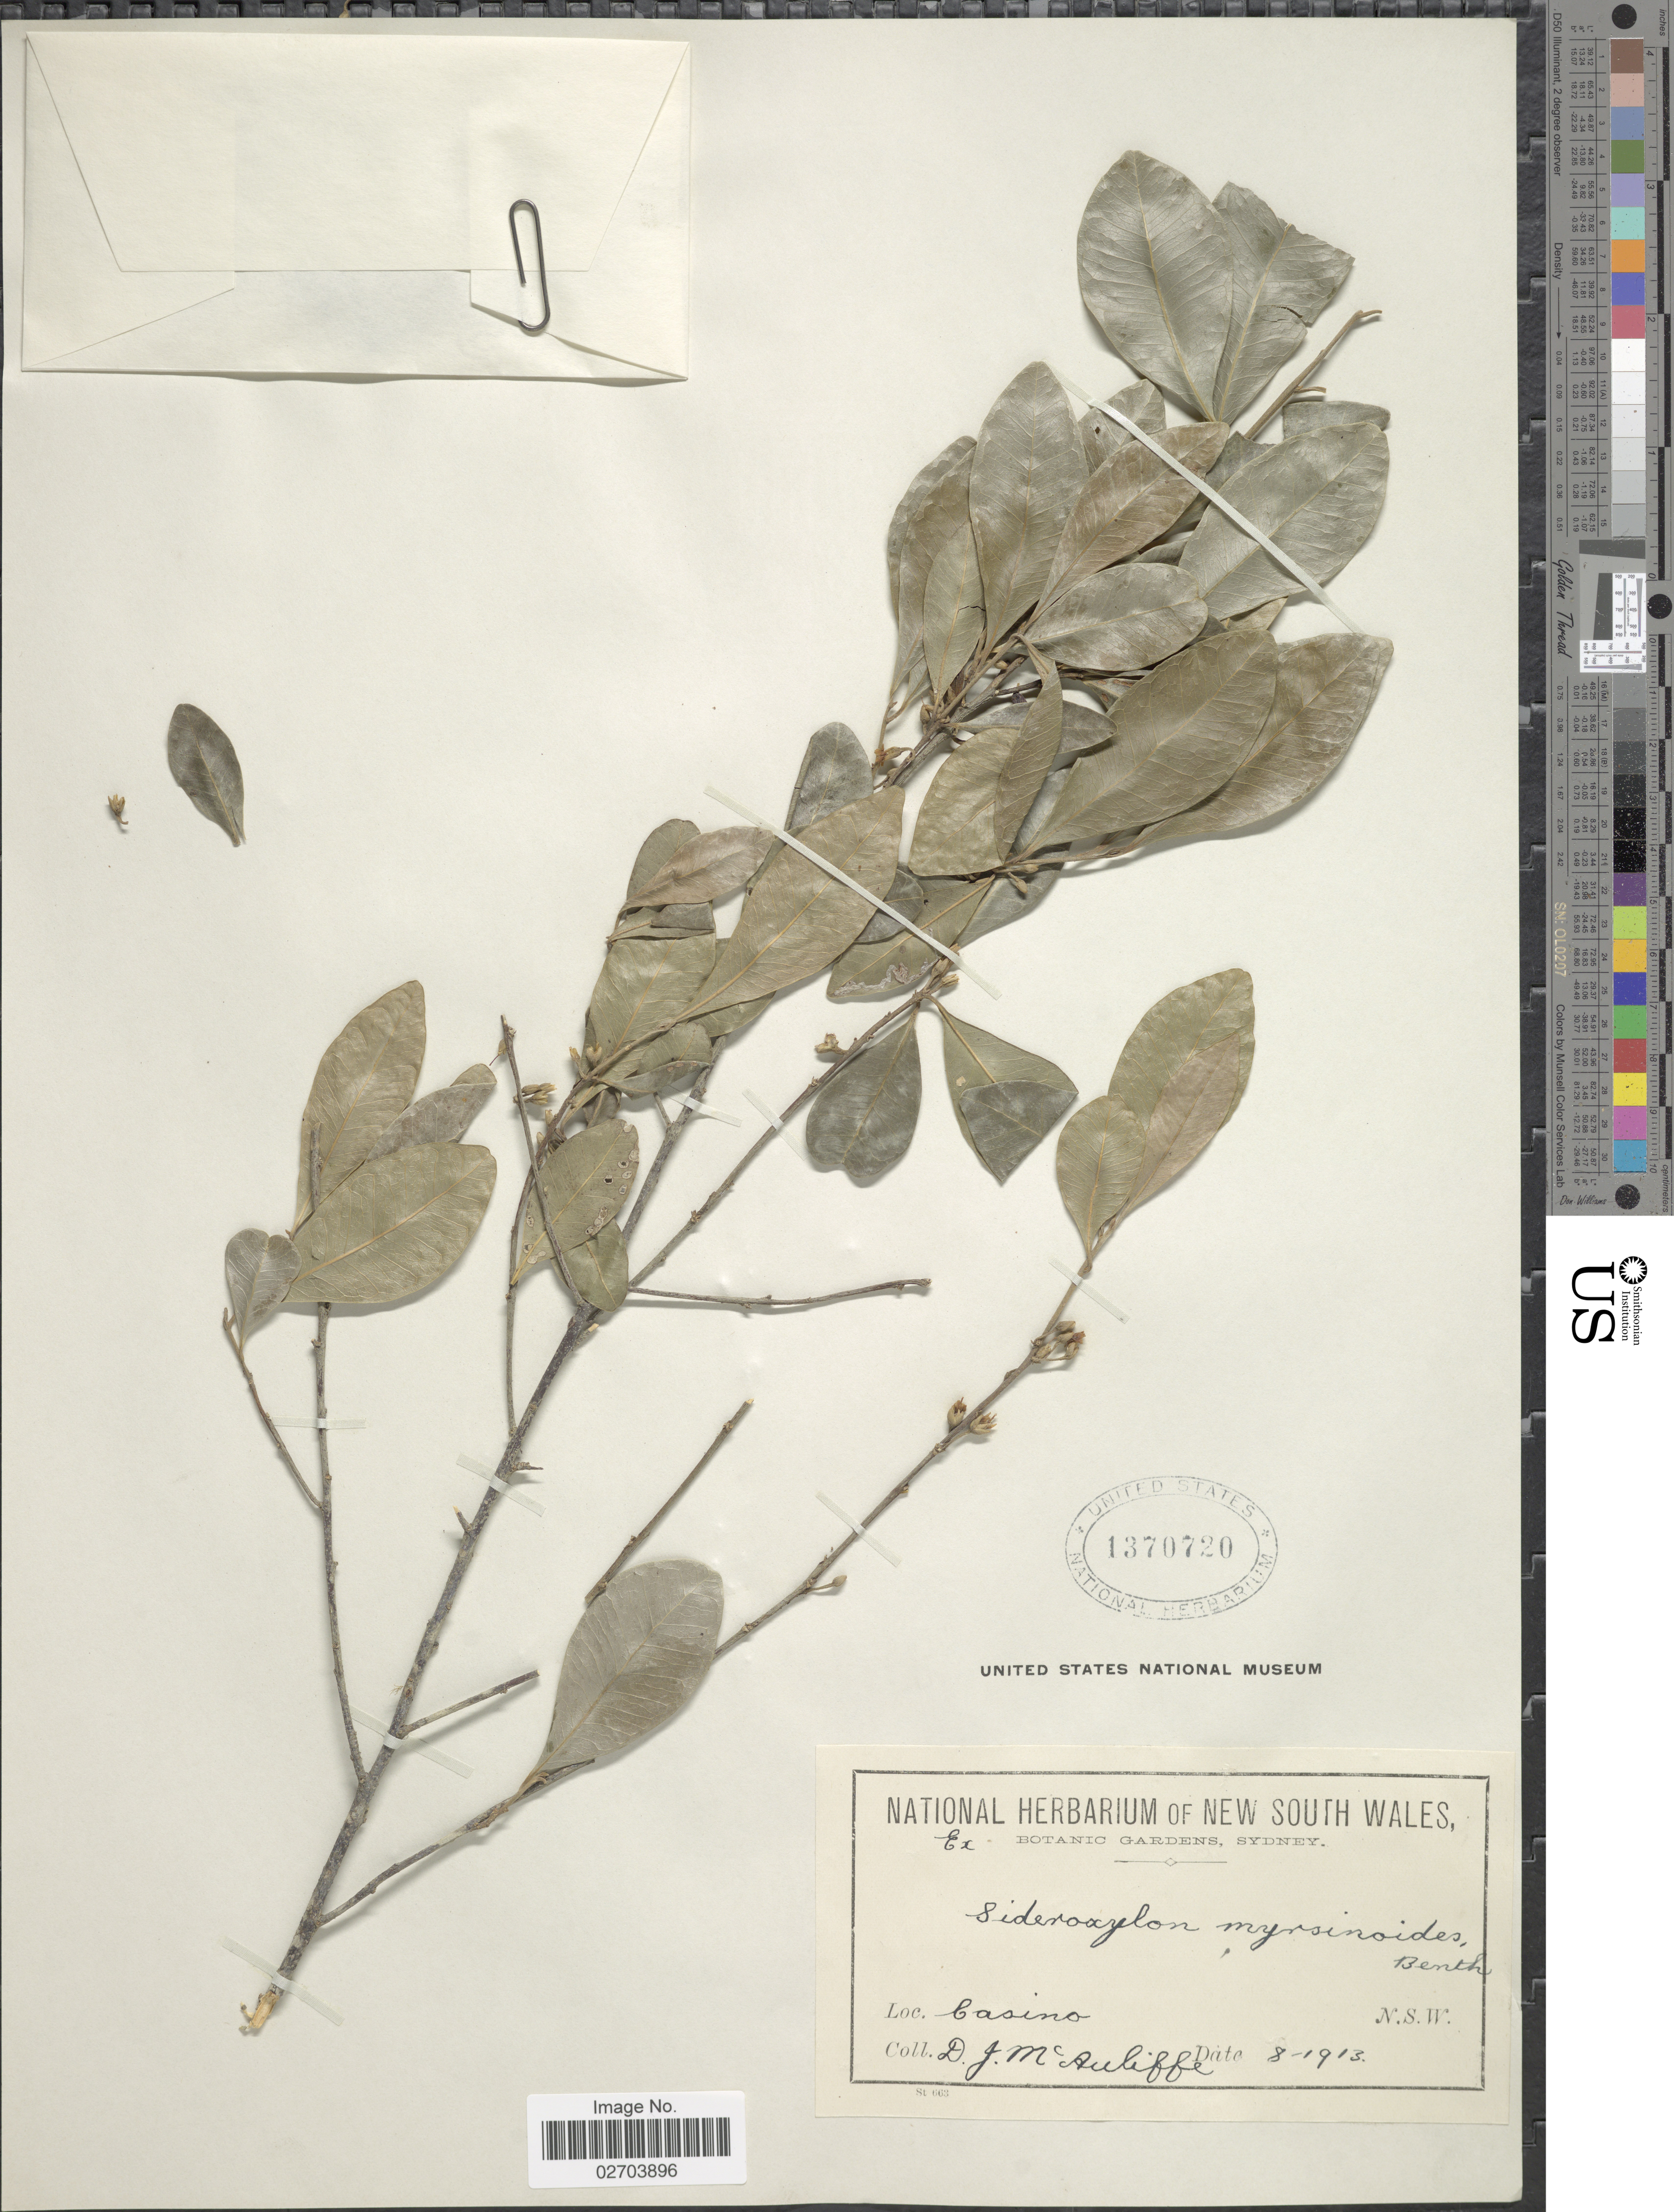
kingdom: Plantae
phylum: Tracheophyta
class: Magnoliopsida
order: Ericales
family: Sapotaceae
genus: Sideroxylon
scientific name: Sideroxylon myrsinoides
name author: (A. Cunn. ex Benth.) Benth. & Hook. f. ex F. Muell.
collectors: D. McAuliffe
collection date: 1913-08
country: Australia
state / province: New South Wales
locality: N.S.W. Casino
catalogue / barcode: US 1370720